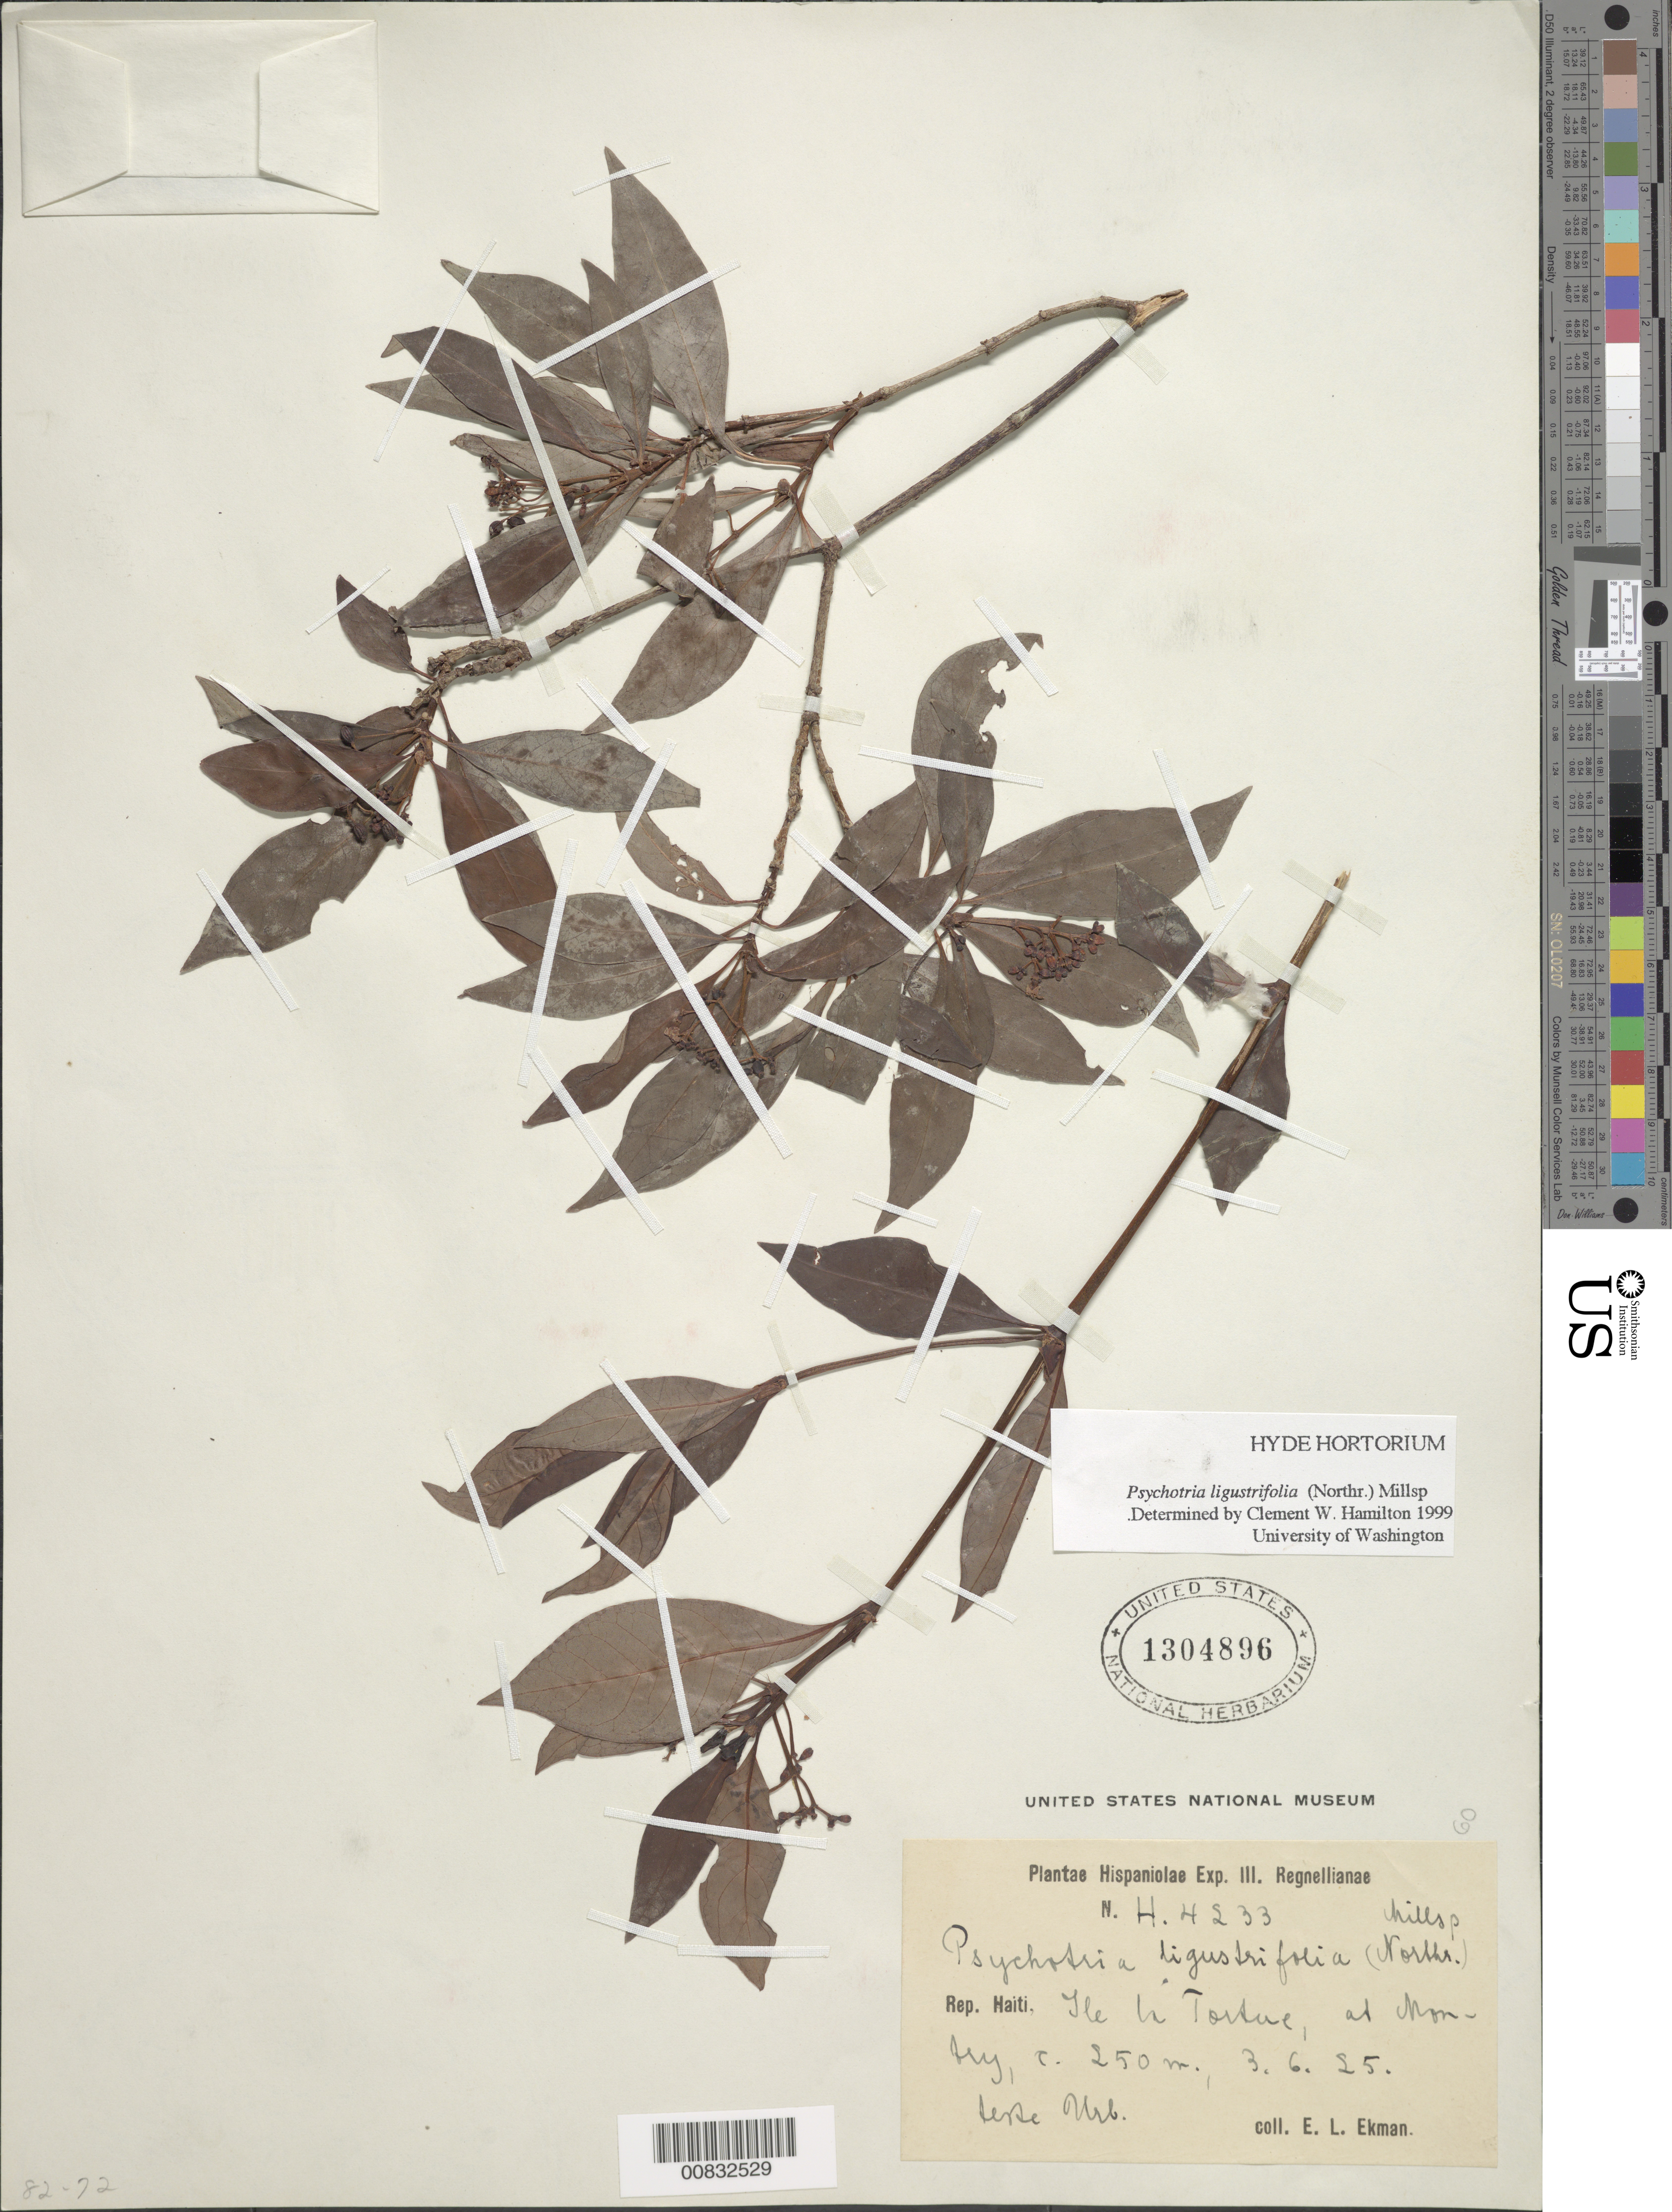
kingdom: Plantae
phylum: Tracheophyta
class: Magnoliopsida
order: Gentianales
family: Rubiaceae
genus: Psychotria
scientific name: Psychotria ligustrifolia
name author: (Northr.) Millsp.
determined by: Hamilton, C. W.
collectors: E. L. Ekman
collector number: H 4233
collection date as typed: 03 Jun 1925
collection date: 1925-06-03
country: Haiti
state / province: Nord-Ouest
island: Île de la Tortue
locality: At Montry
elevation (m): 250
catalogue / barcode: US 1304896